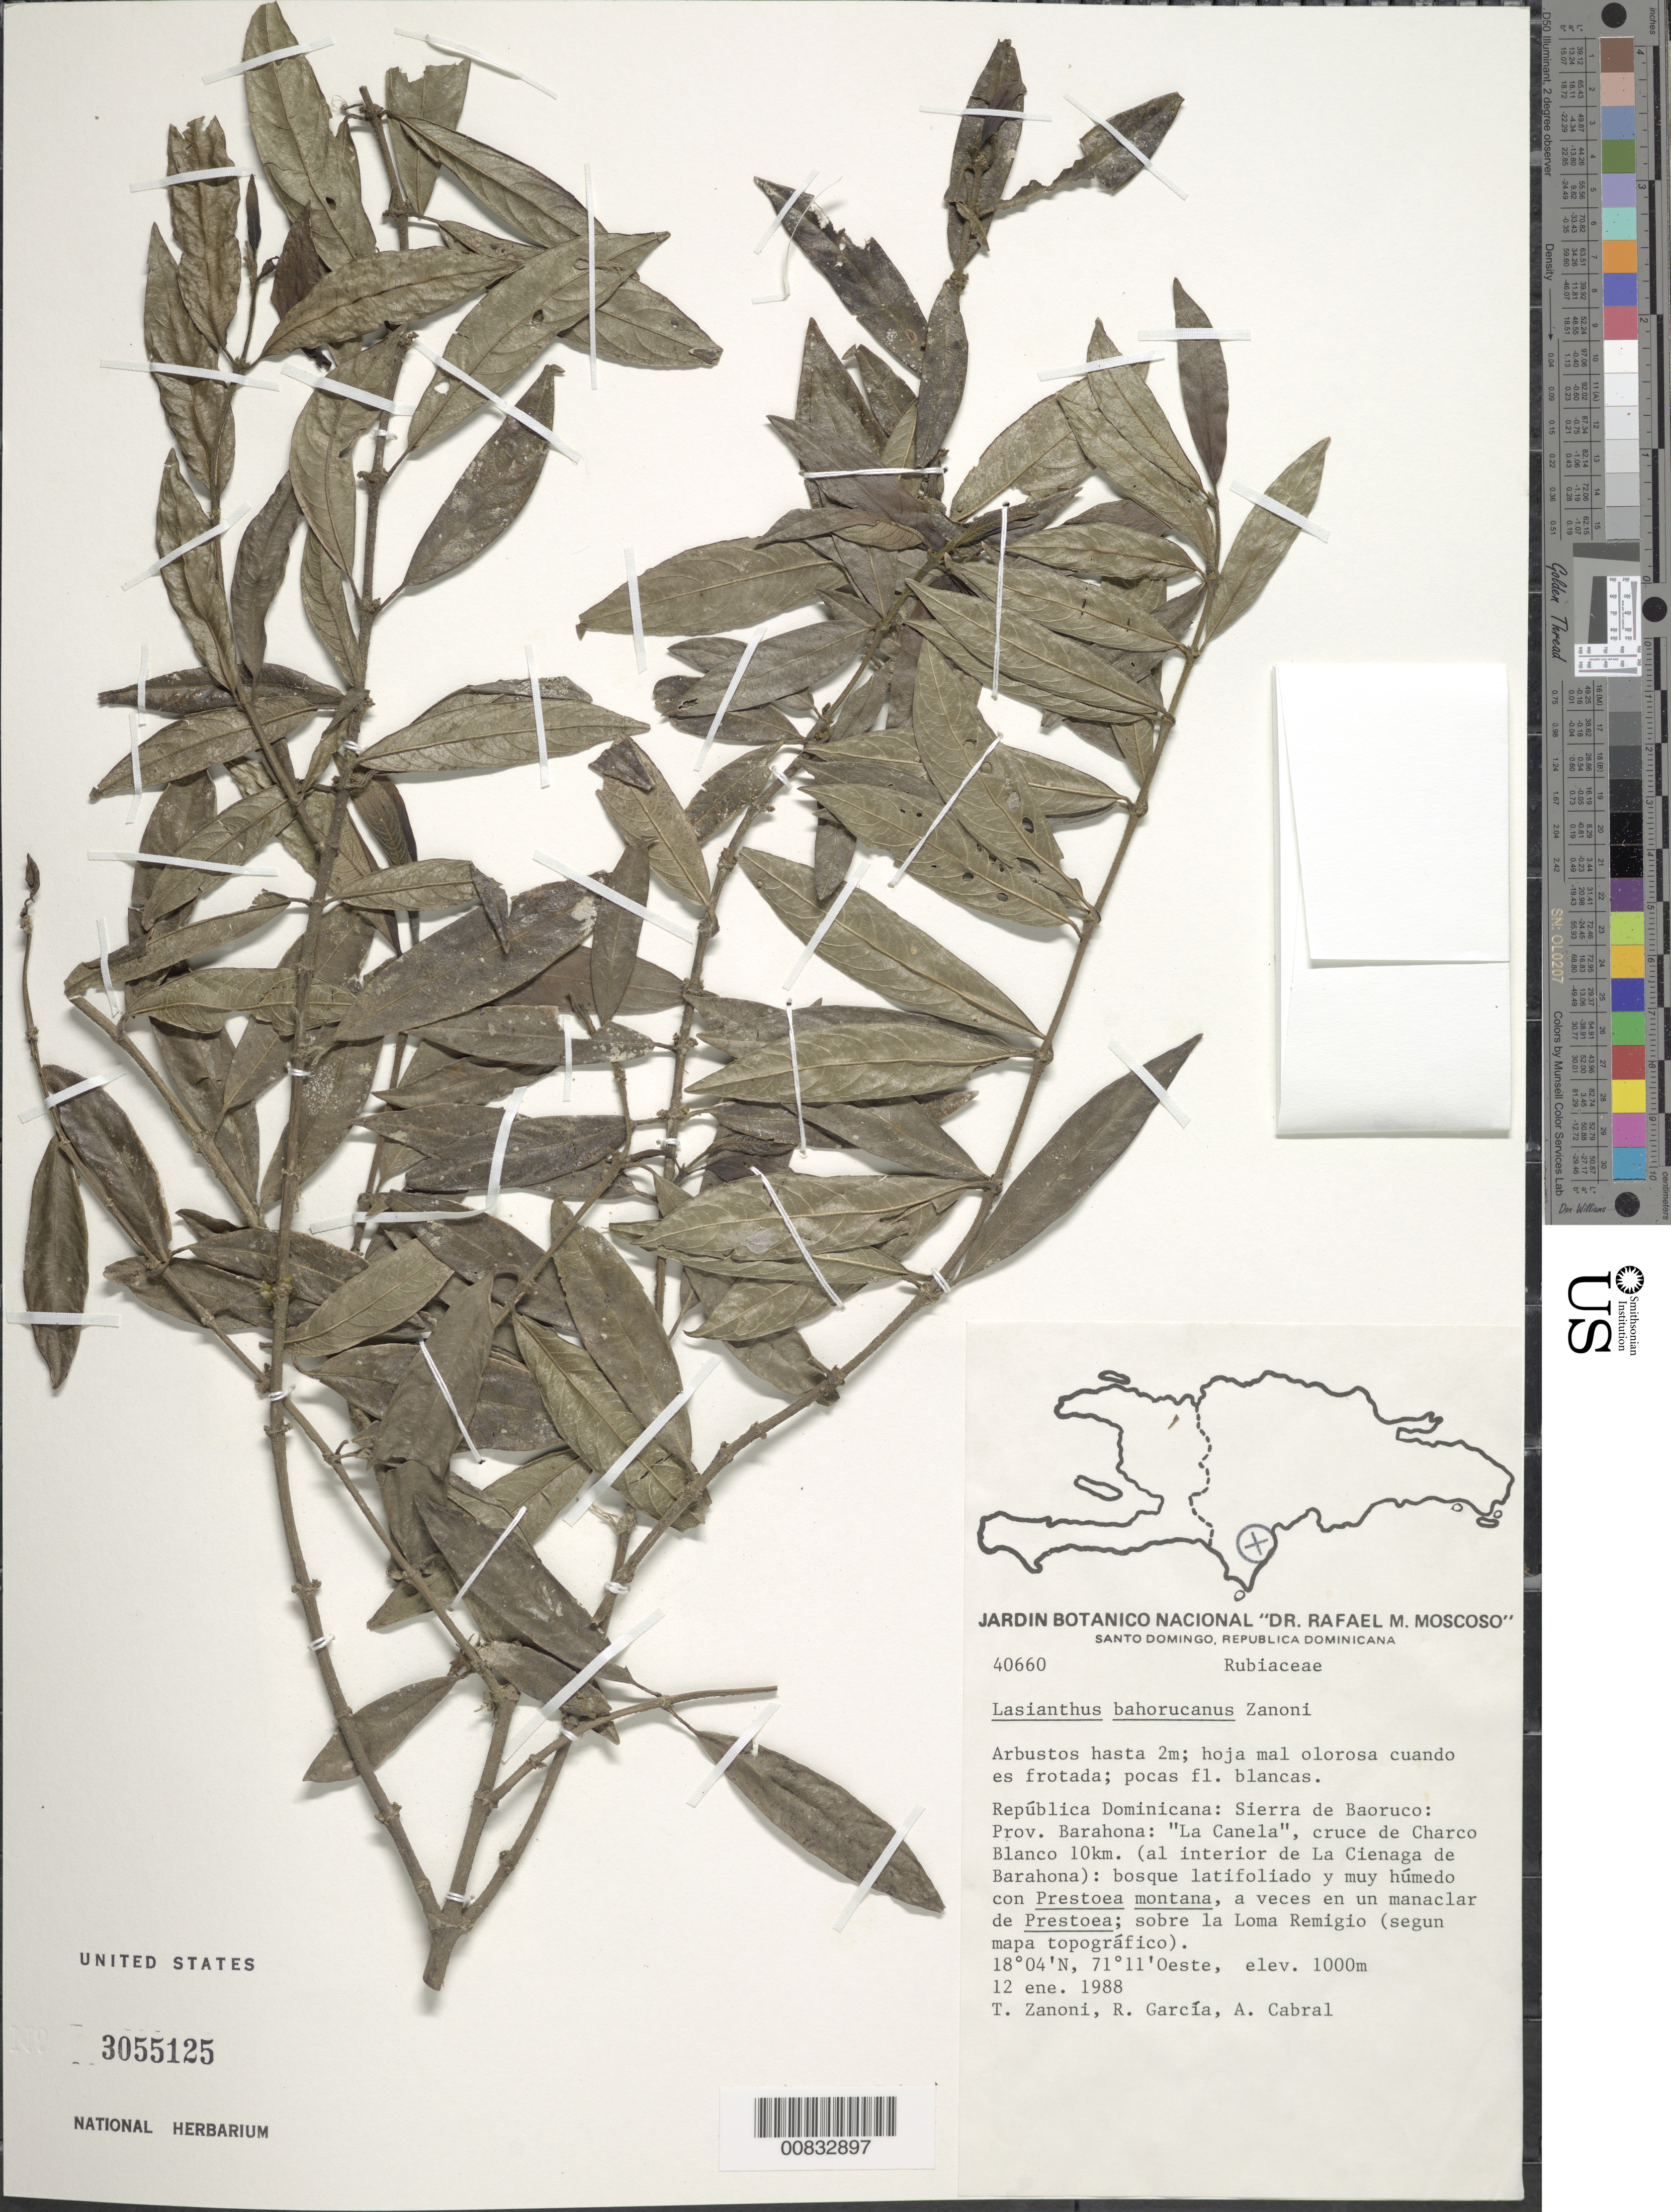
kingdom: Plantae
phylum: Tracheophyta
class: Magnoliopsida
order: Gentianales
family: Rubiaceae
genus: Lasianthus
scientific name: Lasianthus bahorucanus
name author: Zanoni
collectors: T. A. Zanoni, R. G. García & A. Cabral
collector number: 40660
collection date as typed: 12 Jan 1988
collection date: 1988-01-12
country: Dominican Republic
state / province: Barahona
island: Hispaniola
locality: Sierra de Baoruco, "La Canela", cruce de Charco Blanco 10 km (al interior de La Cienaga de Barahona); sobre la Loma Remigio (segun mapa topográfico)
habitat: Bosque latifoliado y muy húmedo con Prestoea montana, a veces en un manaclar de Prestoea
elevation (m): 1000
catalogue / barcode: US 3055125